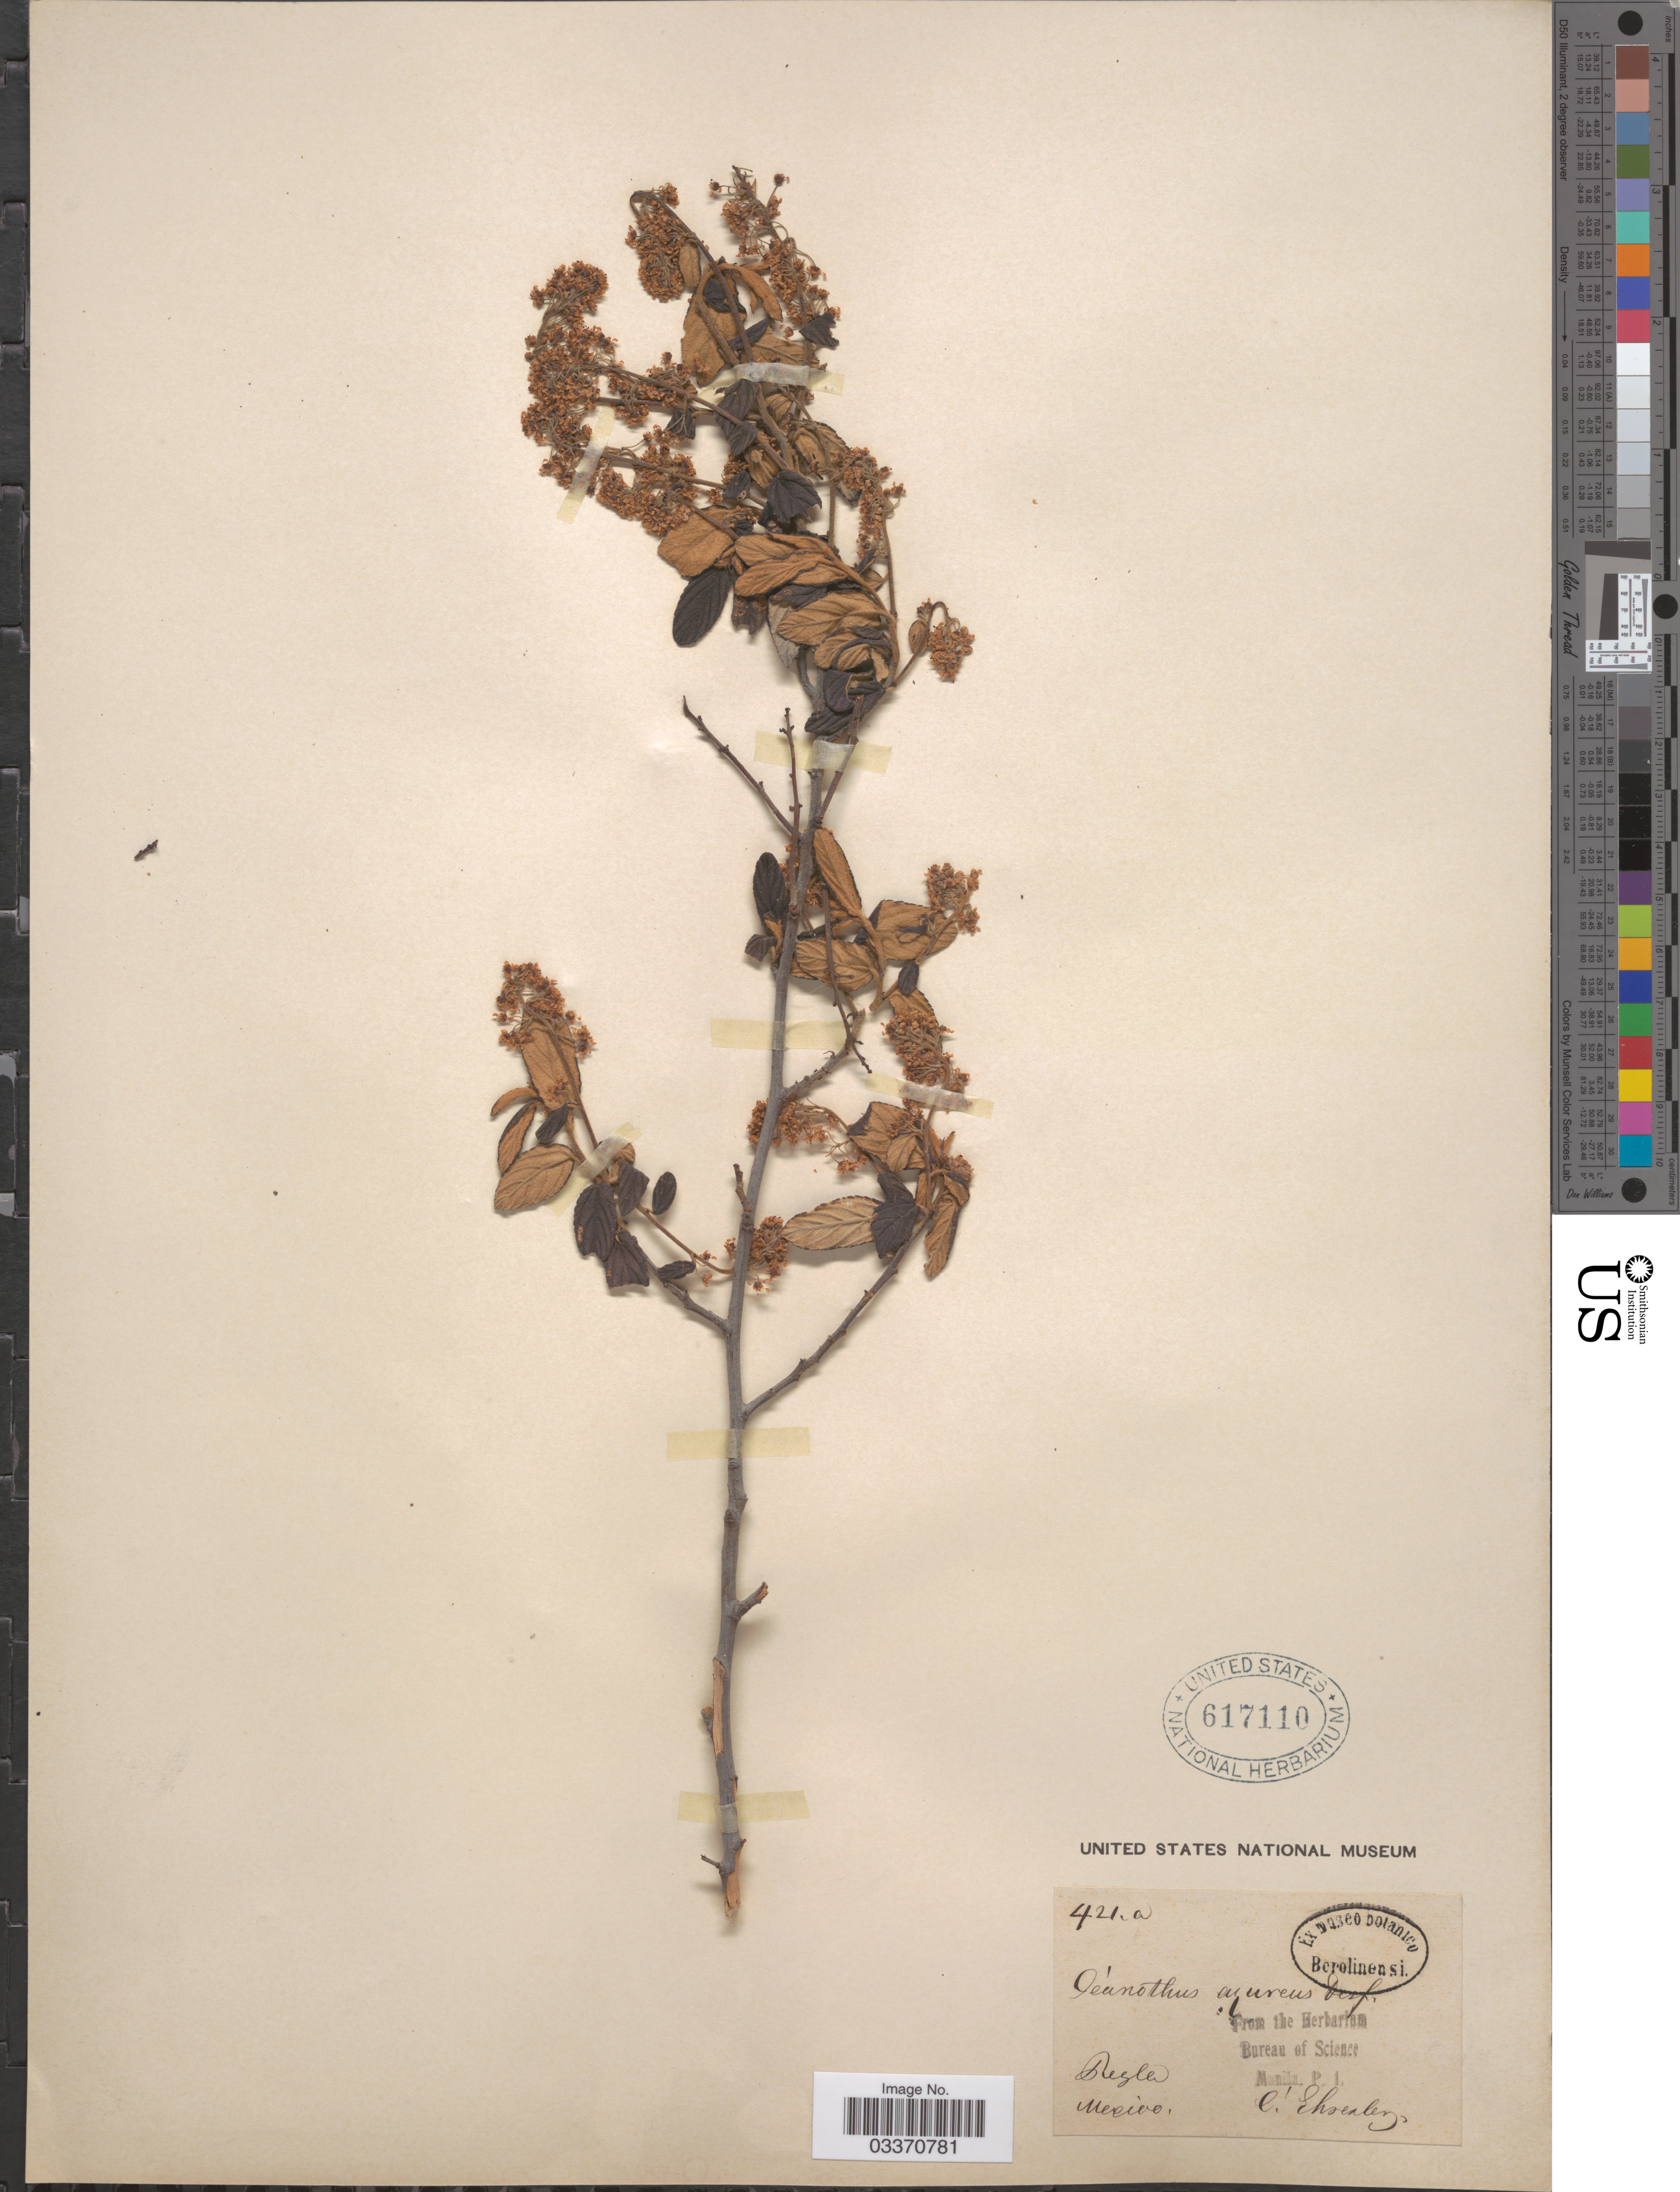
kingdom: Plantae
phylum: Tracheophyta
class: Magnoliopsida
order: Rosales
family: Rhamnaceae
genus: Ceanothus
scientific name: Ceanothus caeruleus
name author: Lag.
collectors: C. G. Ehrenberg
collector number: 421a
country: Mexico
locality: Regla.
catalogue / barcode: US 617110